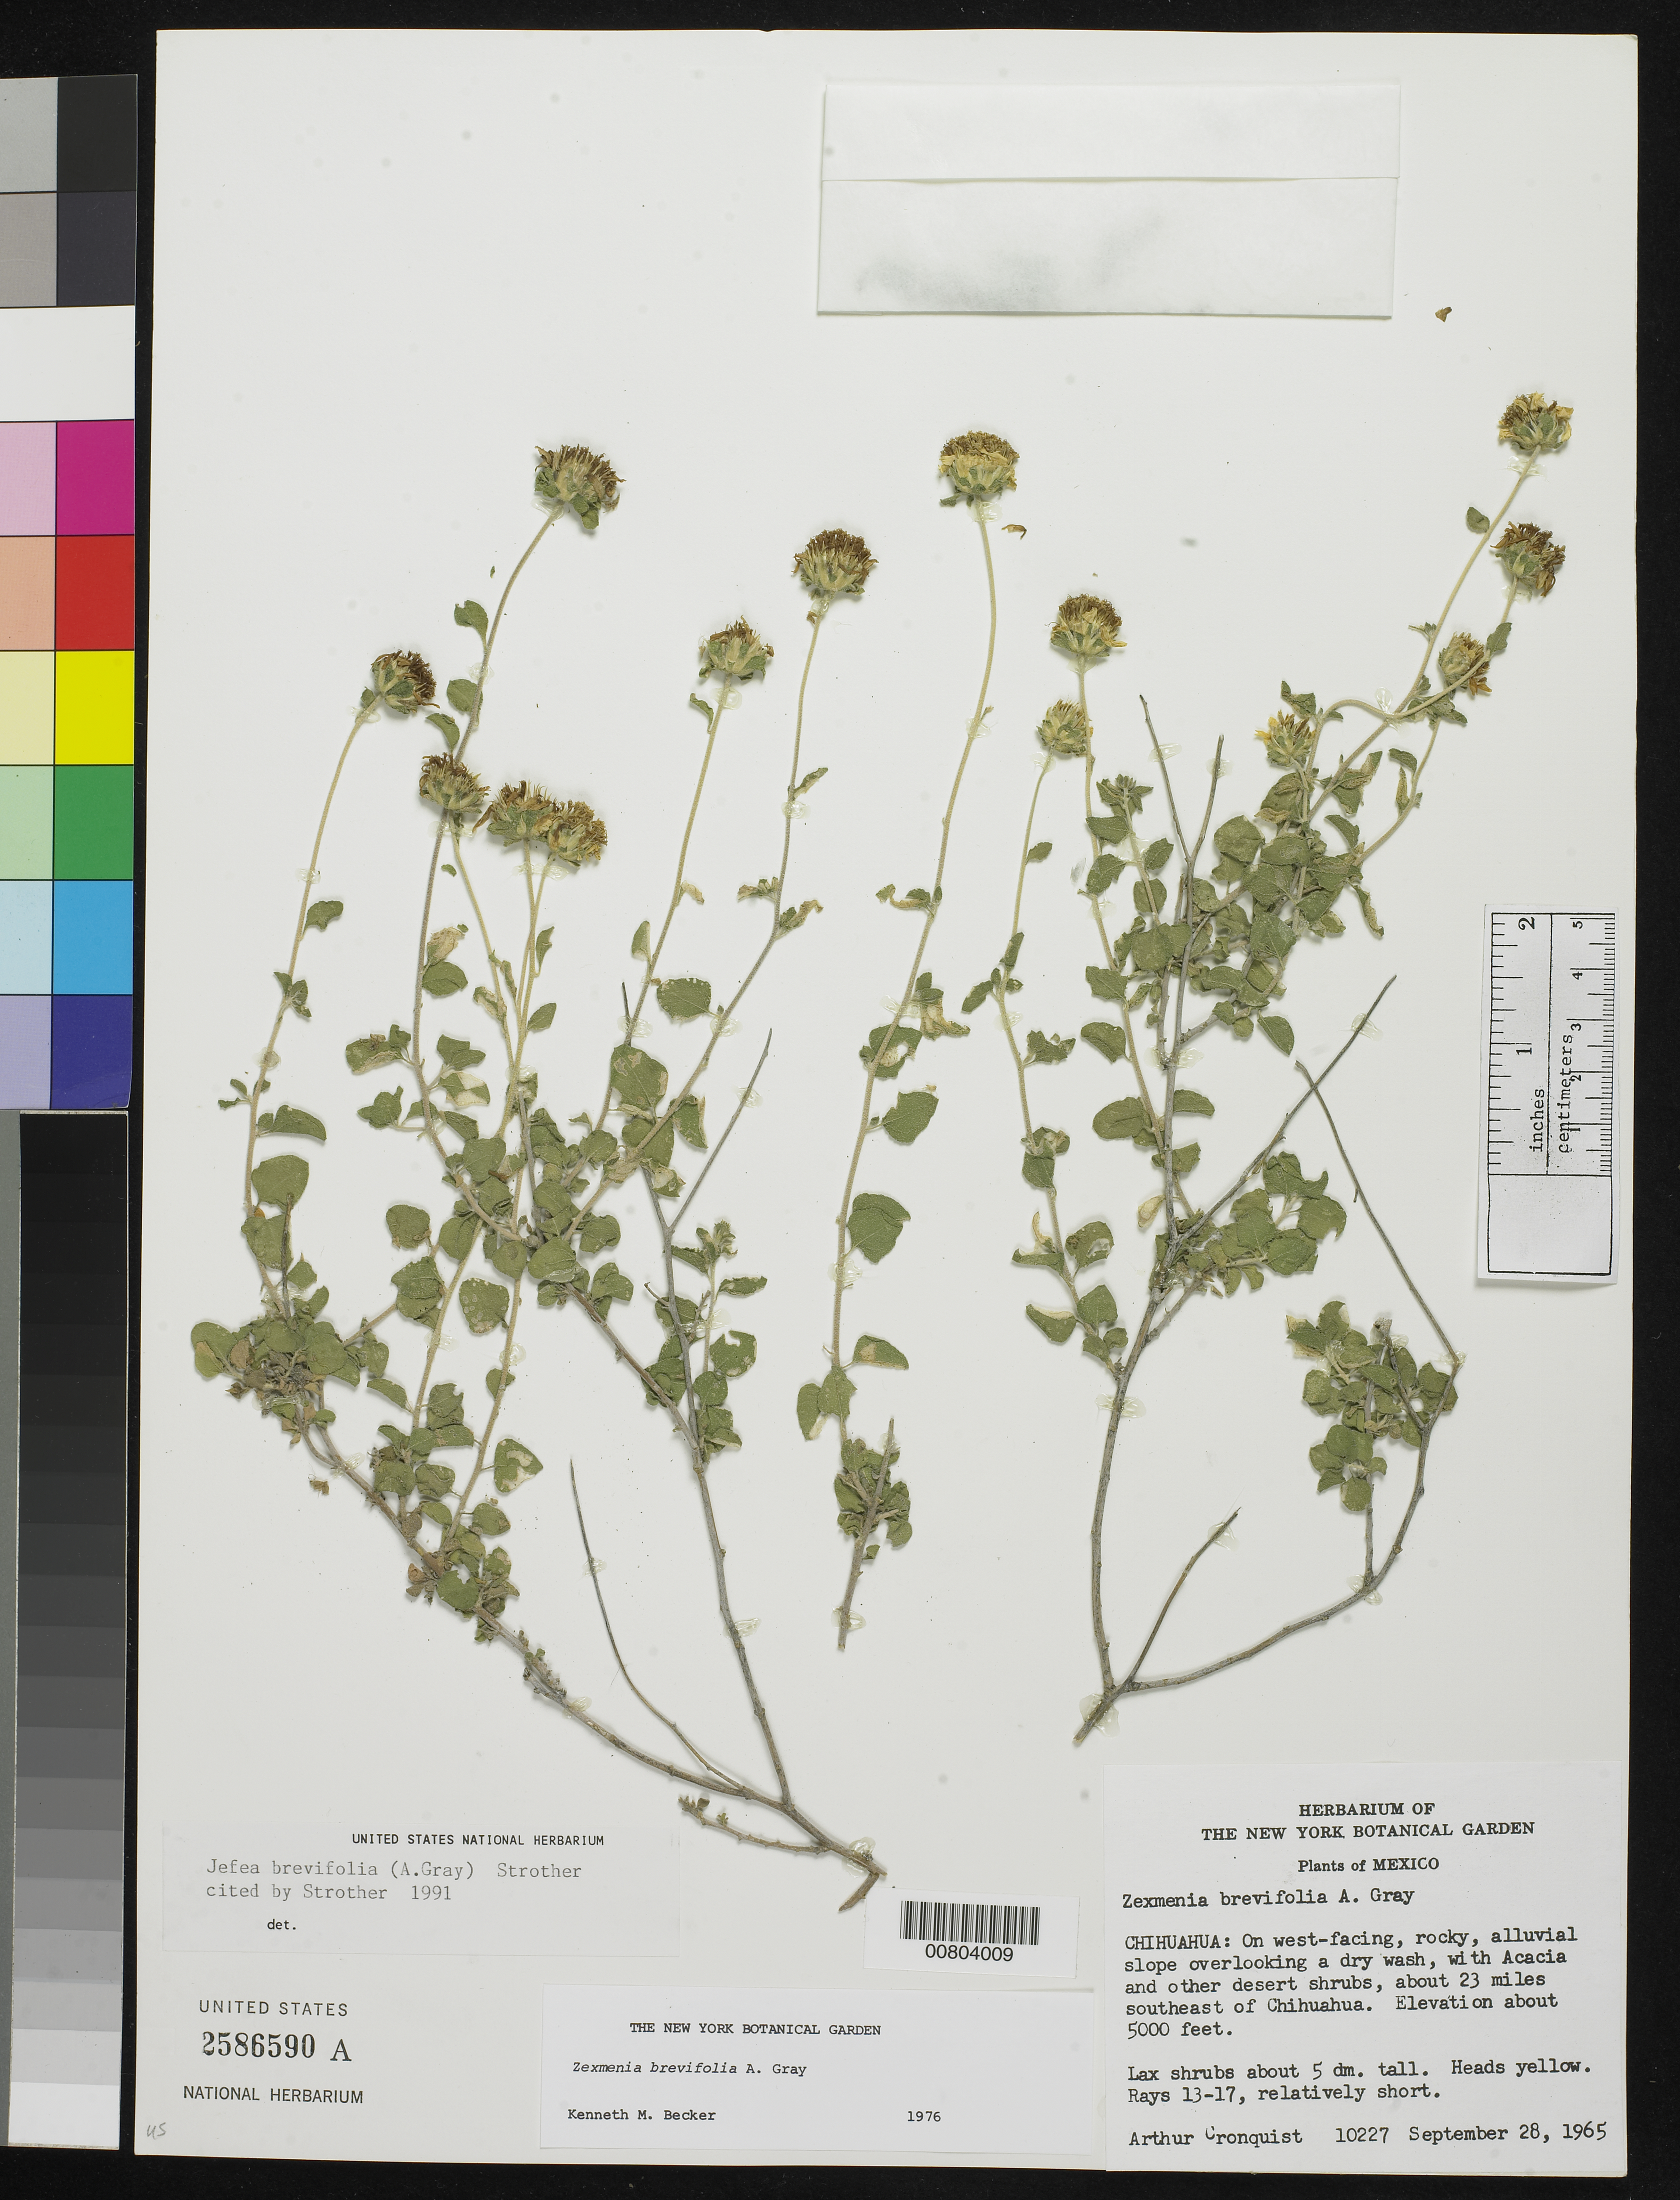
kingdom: Plantae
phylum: Tracheophyta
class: Magnoliopsida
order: Asterales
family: Asteraceae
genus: Jefea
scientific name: Jefea brevifolia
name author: (A. Gray) Strother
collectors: A. J. Cronquist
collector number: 10227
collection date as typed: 28 Sep 1965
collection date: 1965-09-28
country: Mexico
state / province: Chihuahua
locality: On west-facing, slope overlooking a dry wash about 23 miles southeast of Chihuahua.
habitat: rocky, alluvial slope, with Acacia and other desert shrubs.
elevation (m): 1524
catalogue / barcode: US 2586590A